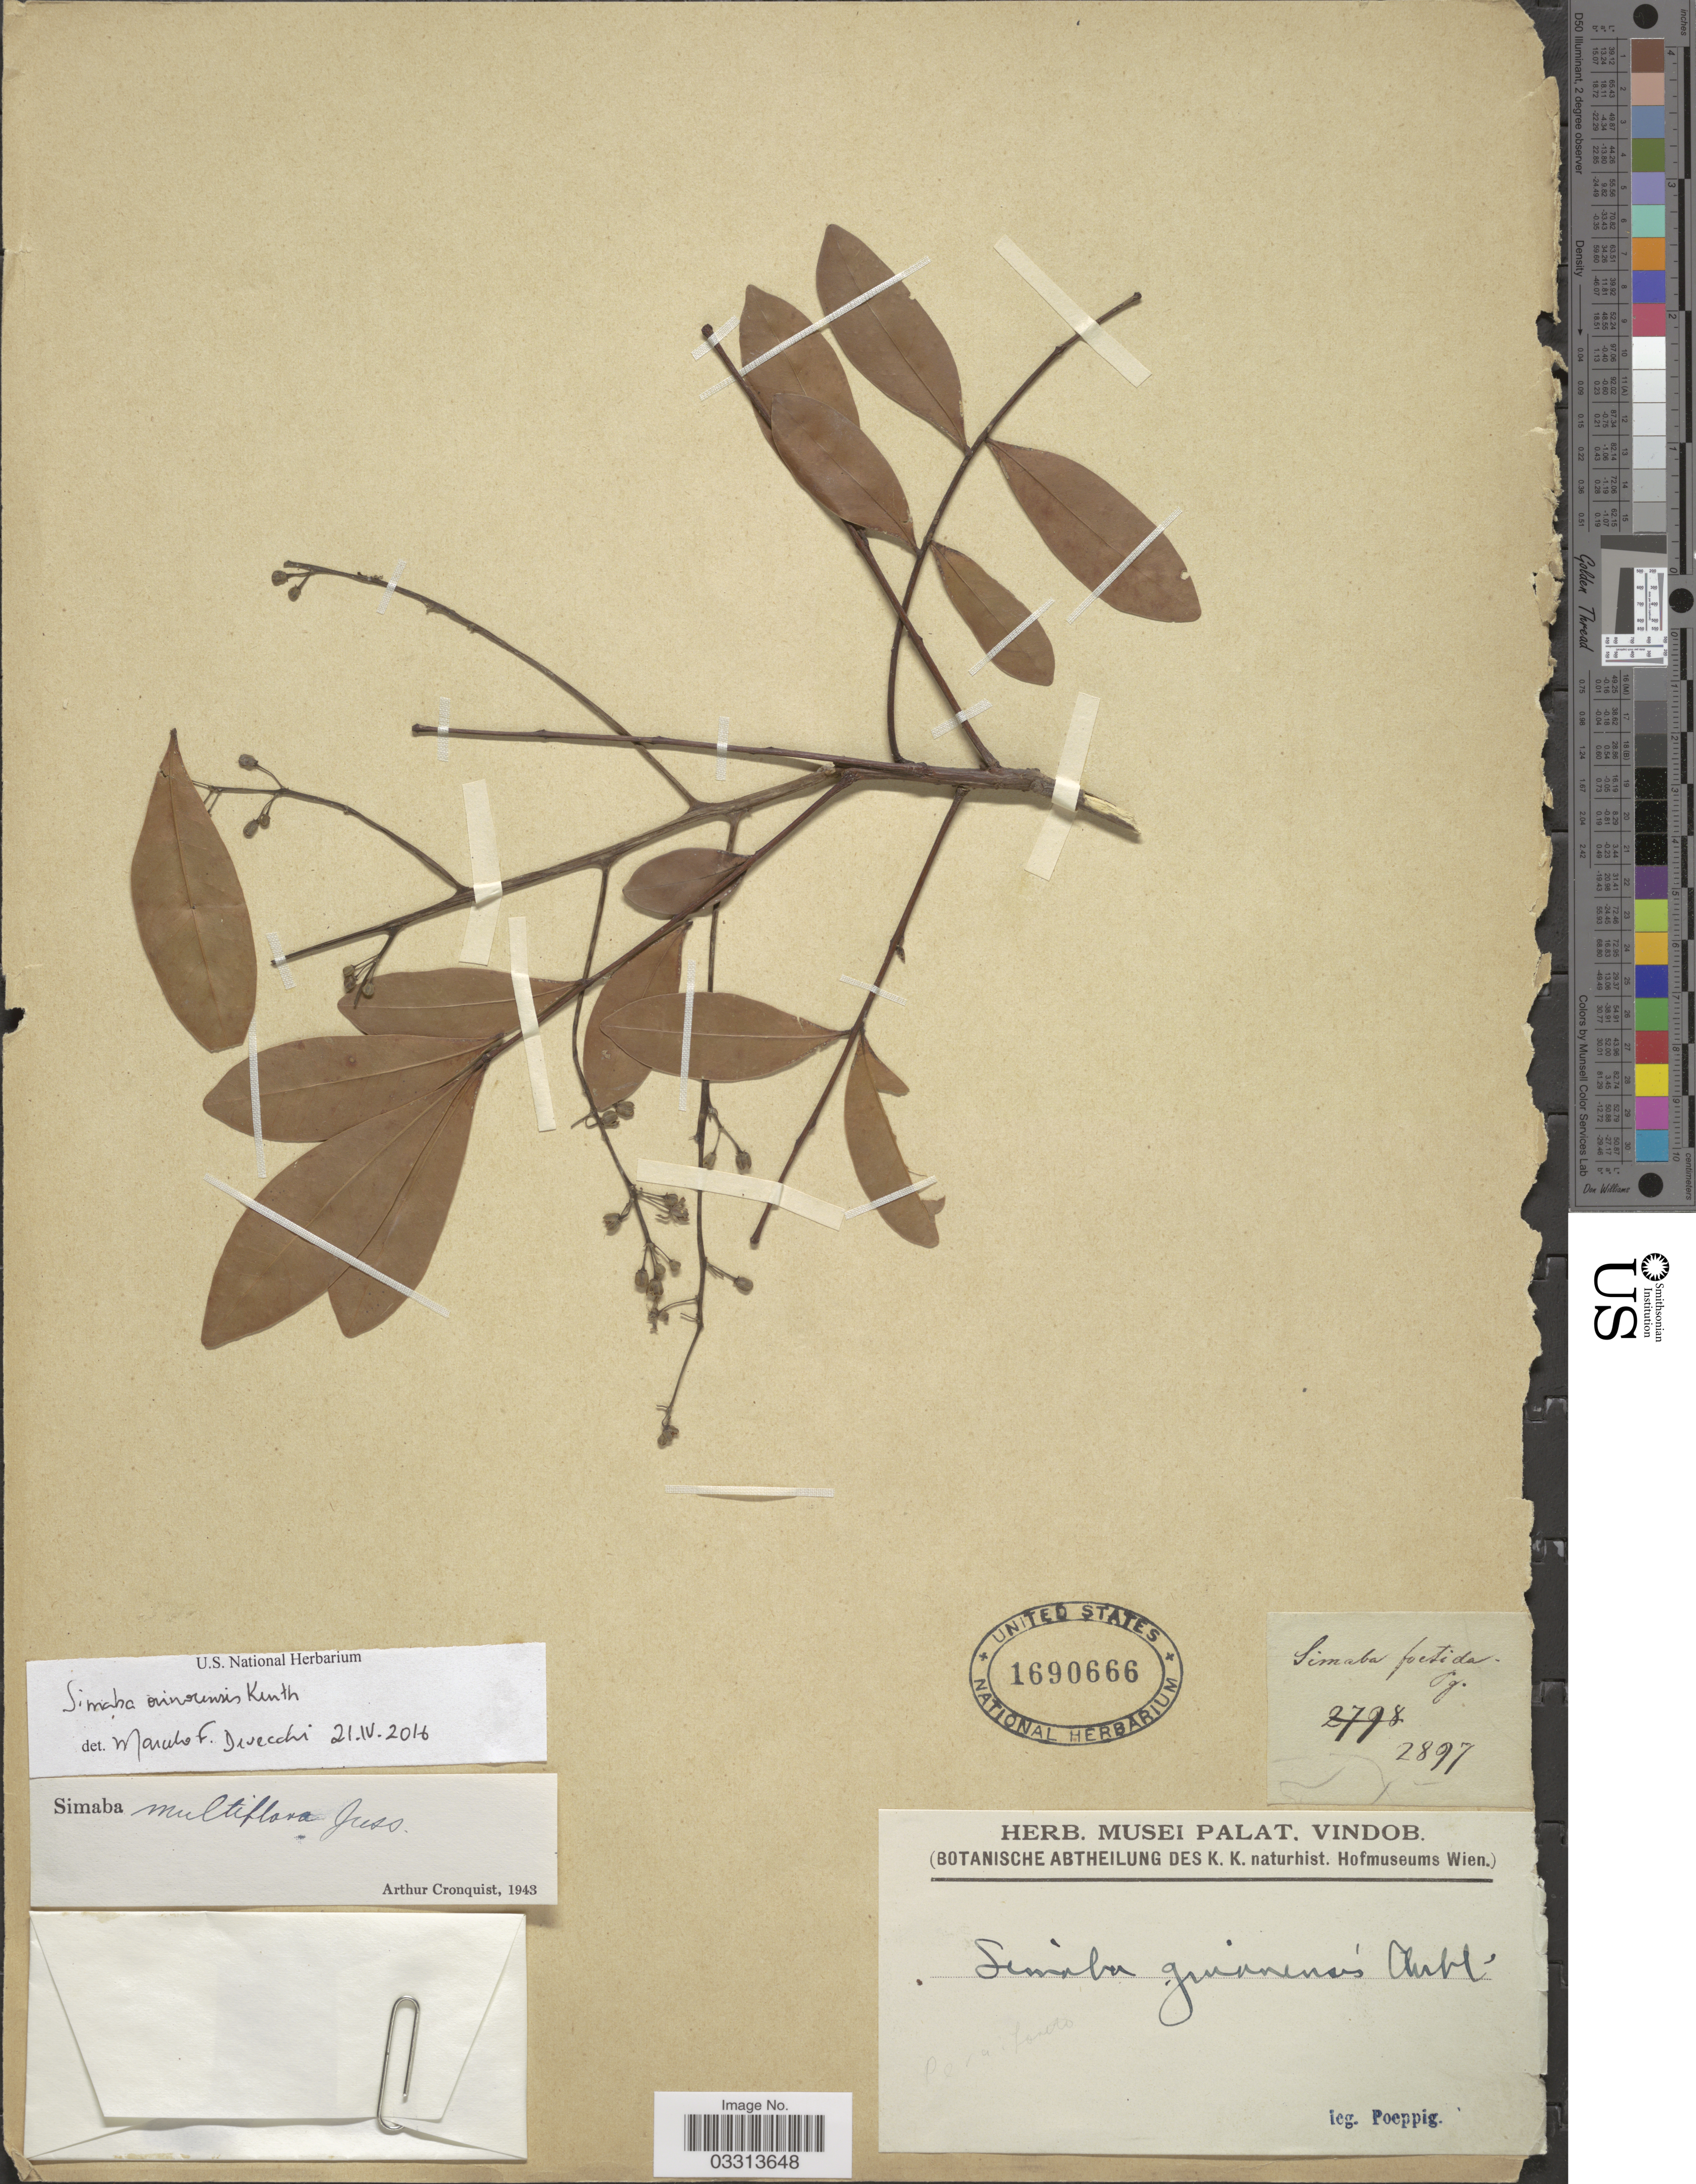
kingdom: Plantae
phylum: Tracheophyta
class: Magnoliopsida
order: Sapindales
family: Simaroubaceae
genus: Simaba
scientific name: Simaba orinocensis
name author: Kunth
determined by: Devecchi, M. F.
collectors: Poeppig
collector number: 2897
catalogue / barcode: US 1690666